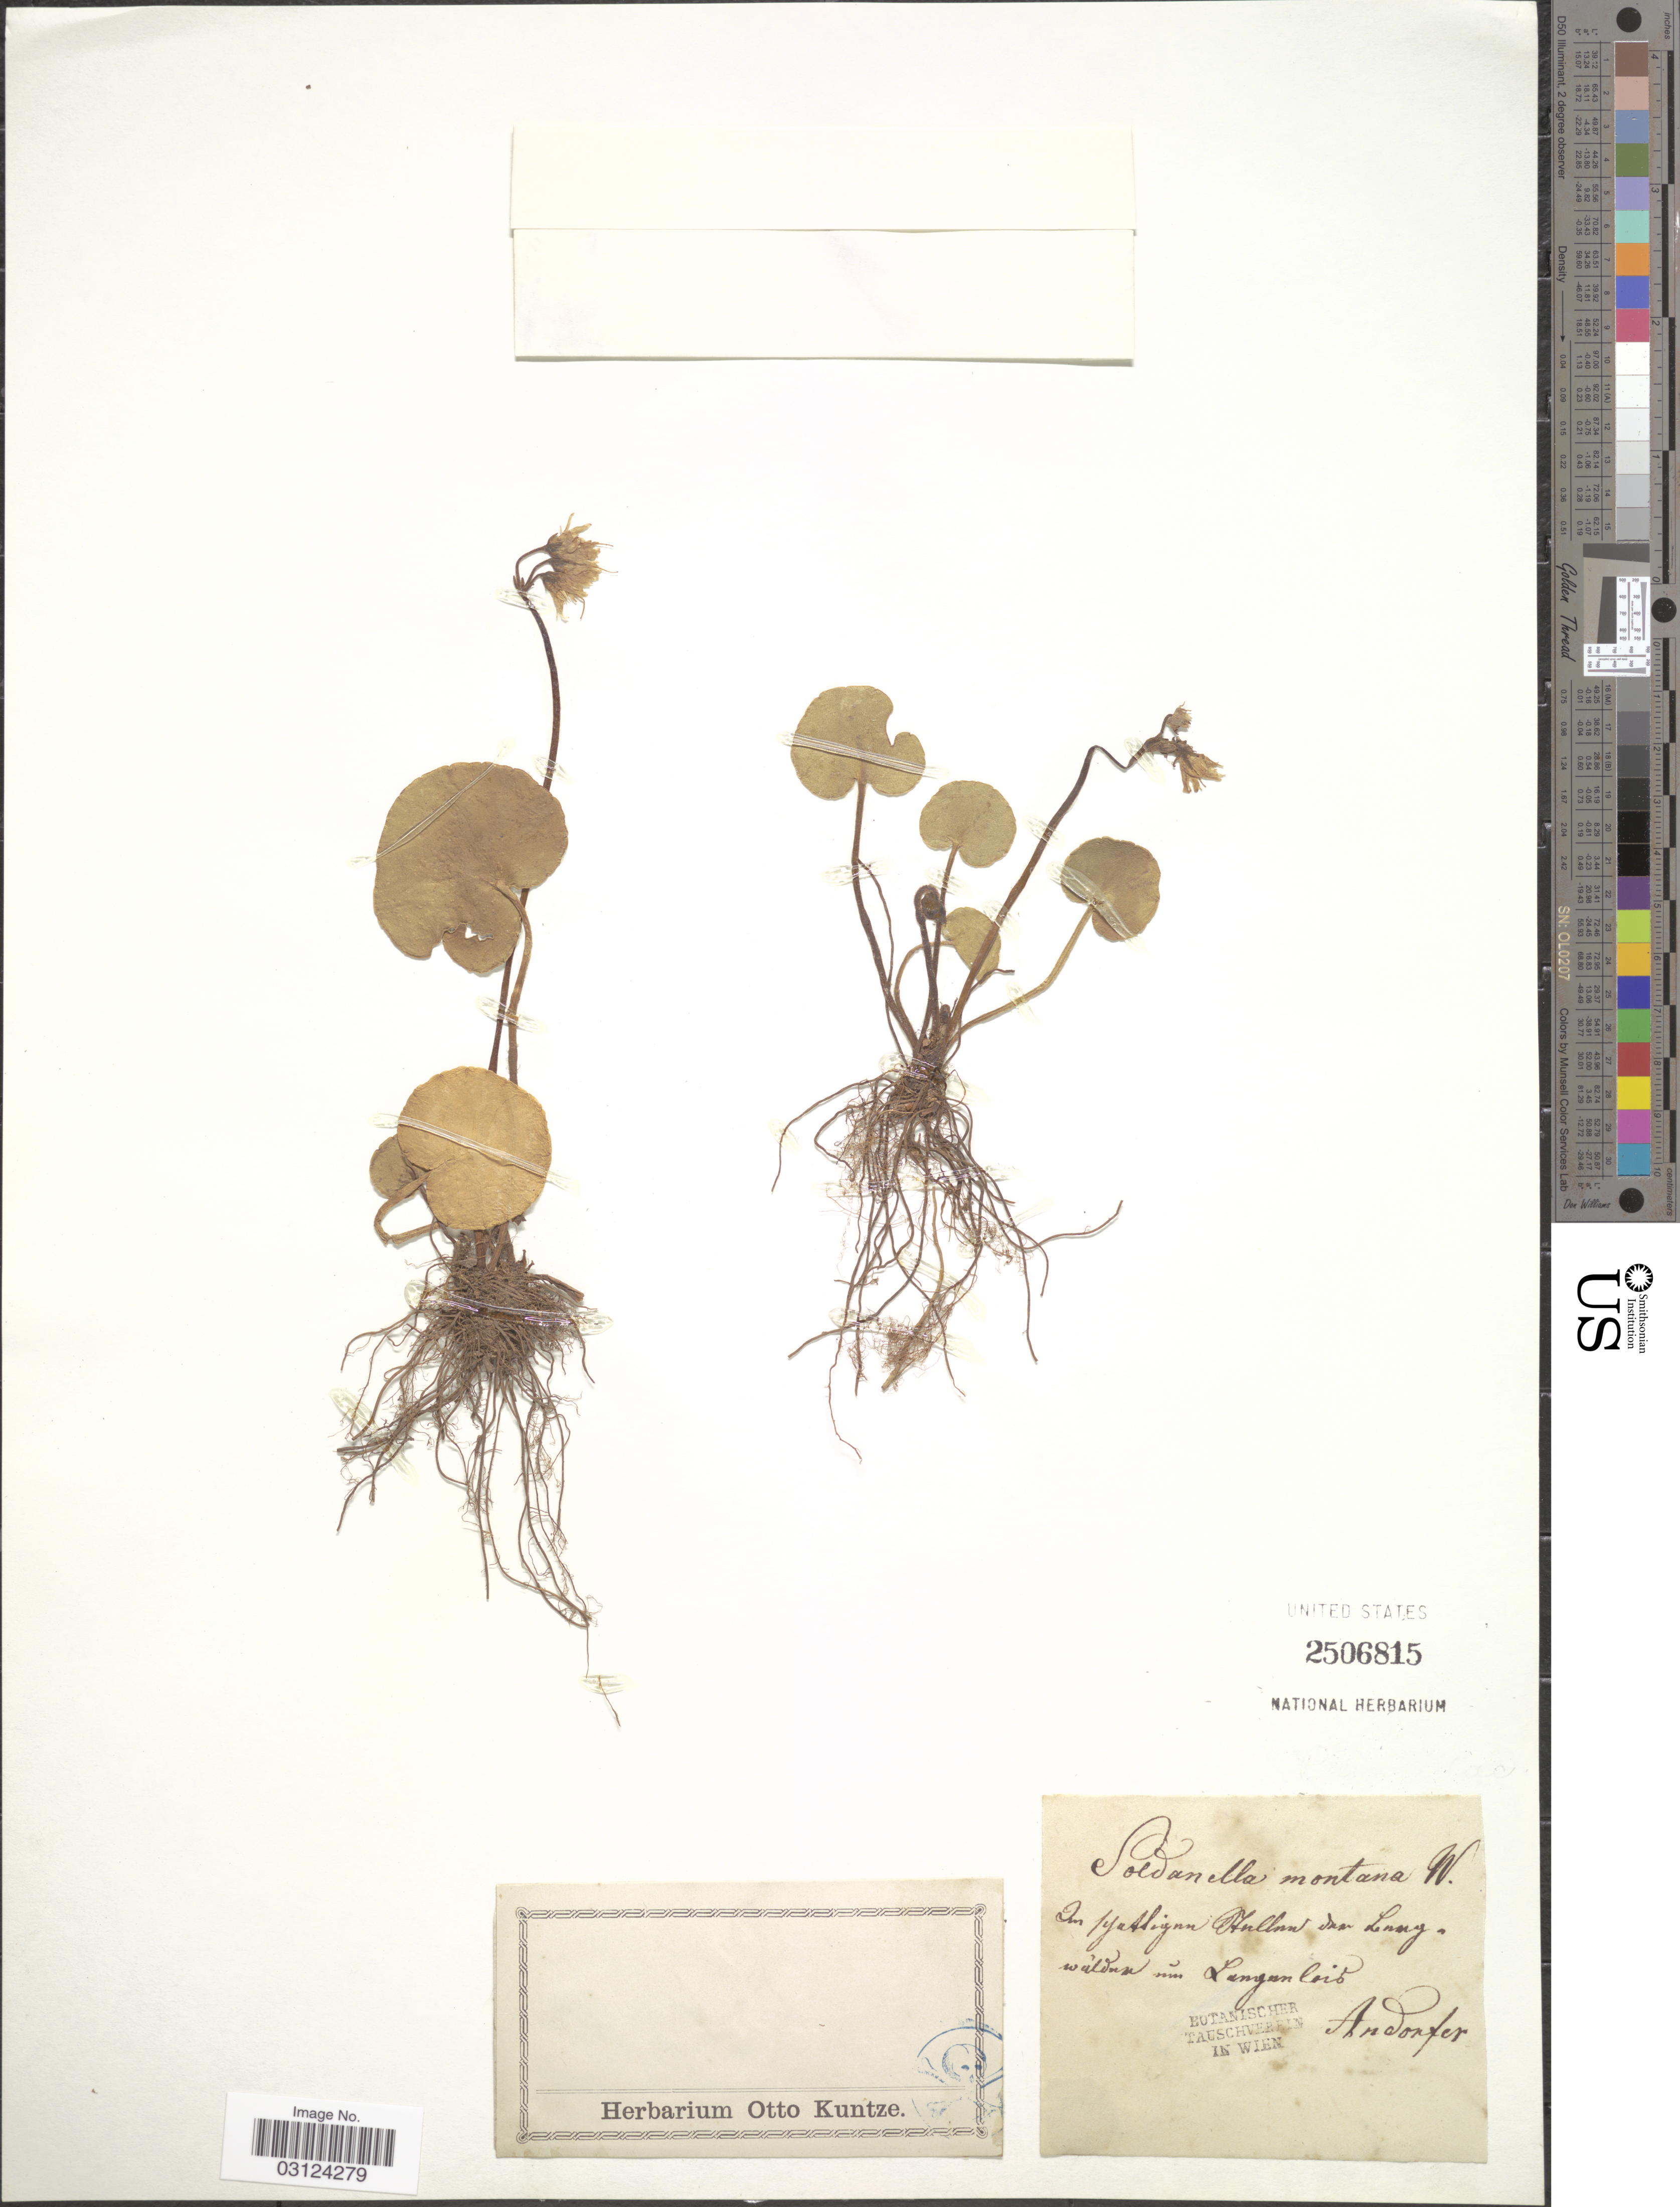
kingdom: Plantae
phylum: Tracheophyta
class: Magnoliopsida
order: Ericales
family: Primulaceae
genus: Soldanella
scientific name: Soldanella montana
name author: Willd.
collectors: -. Andorfer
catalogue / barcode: US 2506815